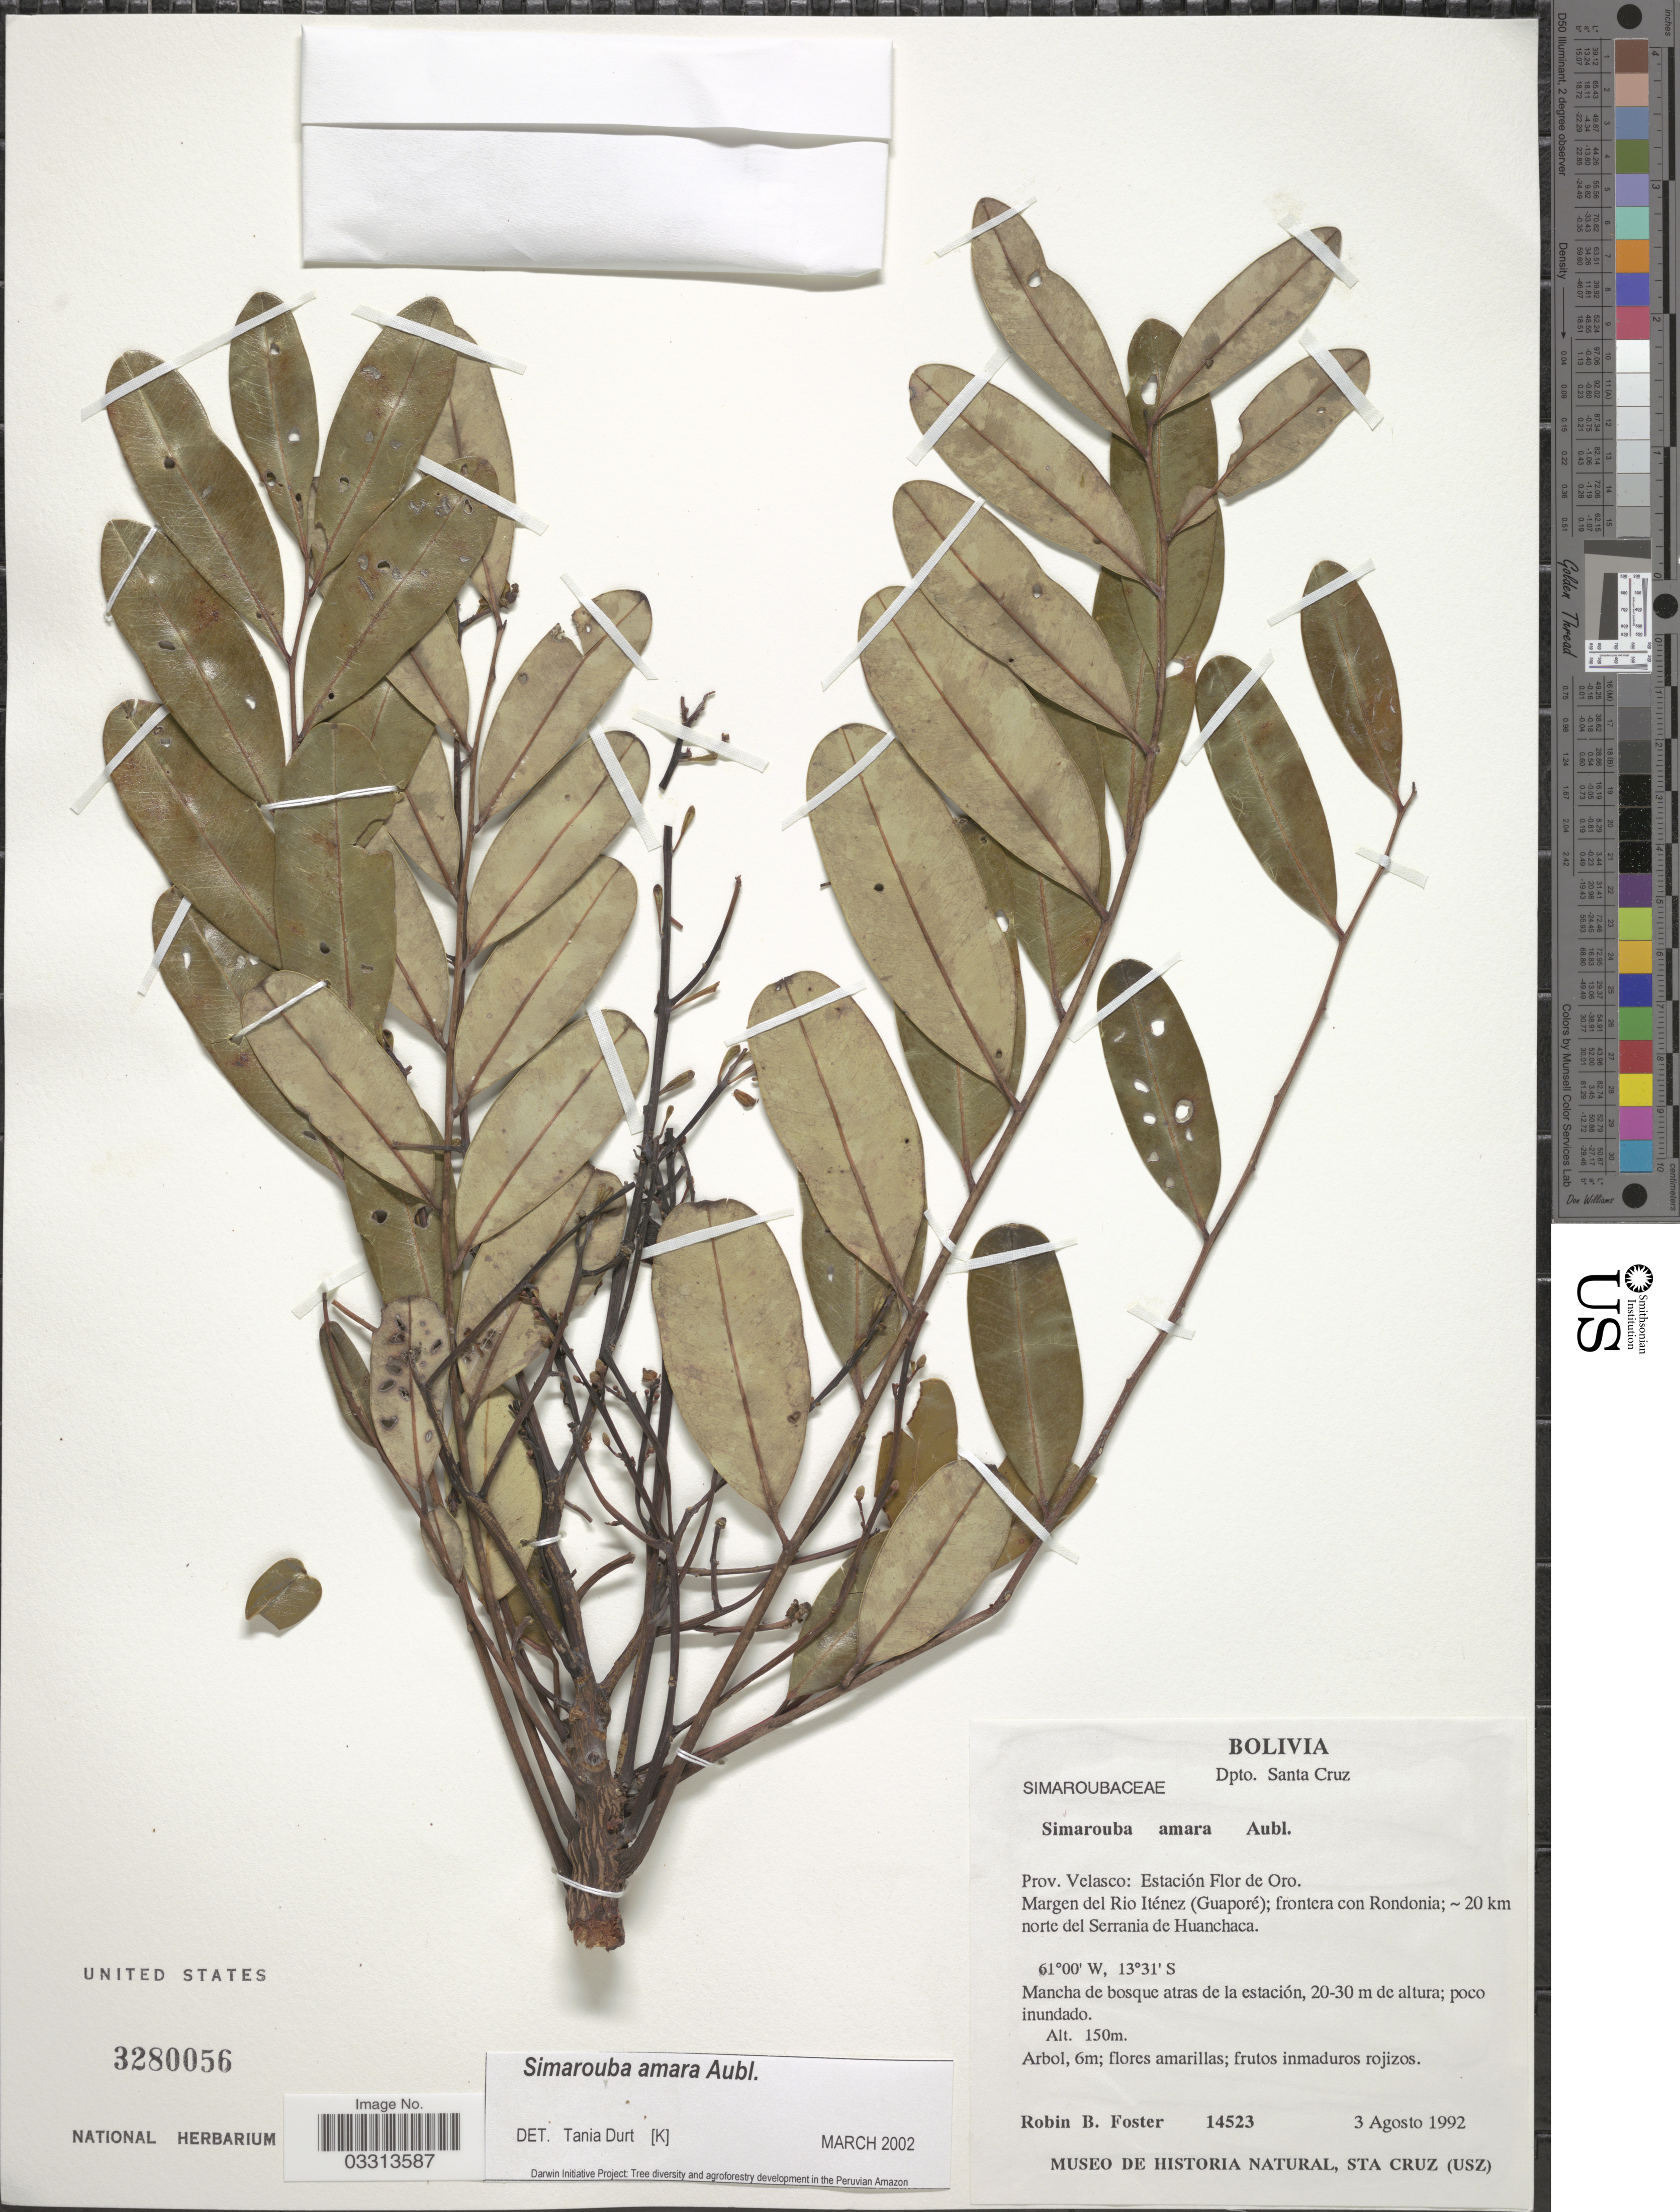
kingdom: Plantae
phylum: Tracheophyta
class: Magnoliopsida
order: Sapindales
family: Simaroubaceae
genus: Simarouba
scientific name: Simarouba amara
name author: Aubl.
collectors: R. B. Foster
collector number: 14523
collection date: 1992-08-03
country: Bolivia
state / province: Santa Cruz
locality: Dpto. Santa Cruz, Prov. Velasco: Estación Flor de Oro. Margen del Rio Iténez (Guaporé); frontera con Rondonia, ~ 20 km norte del Serrania de Huanchaca.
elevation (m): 150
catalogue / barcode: US 3280056